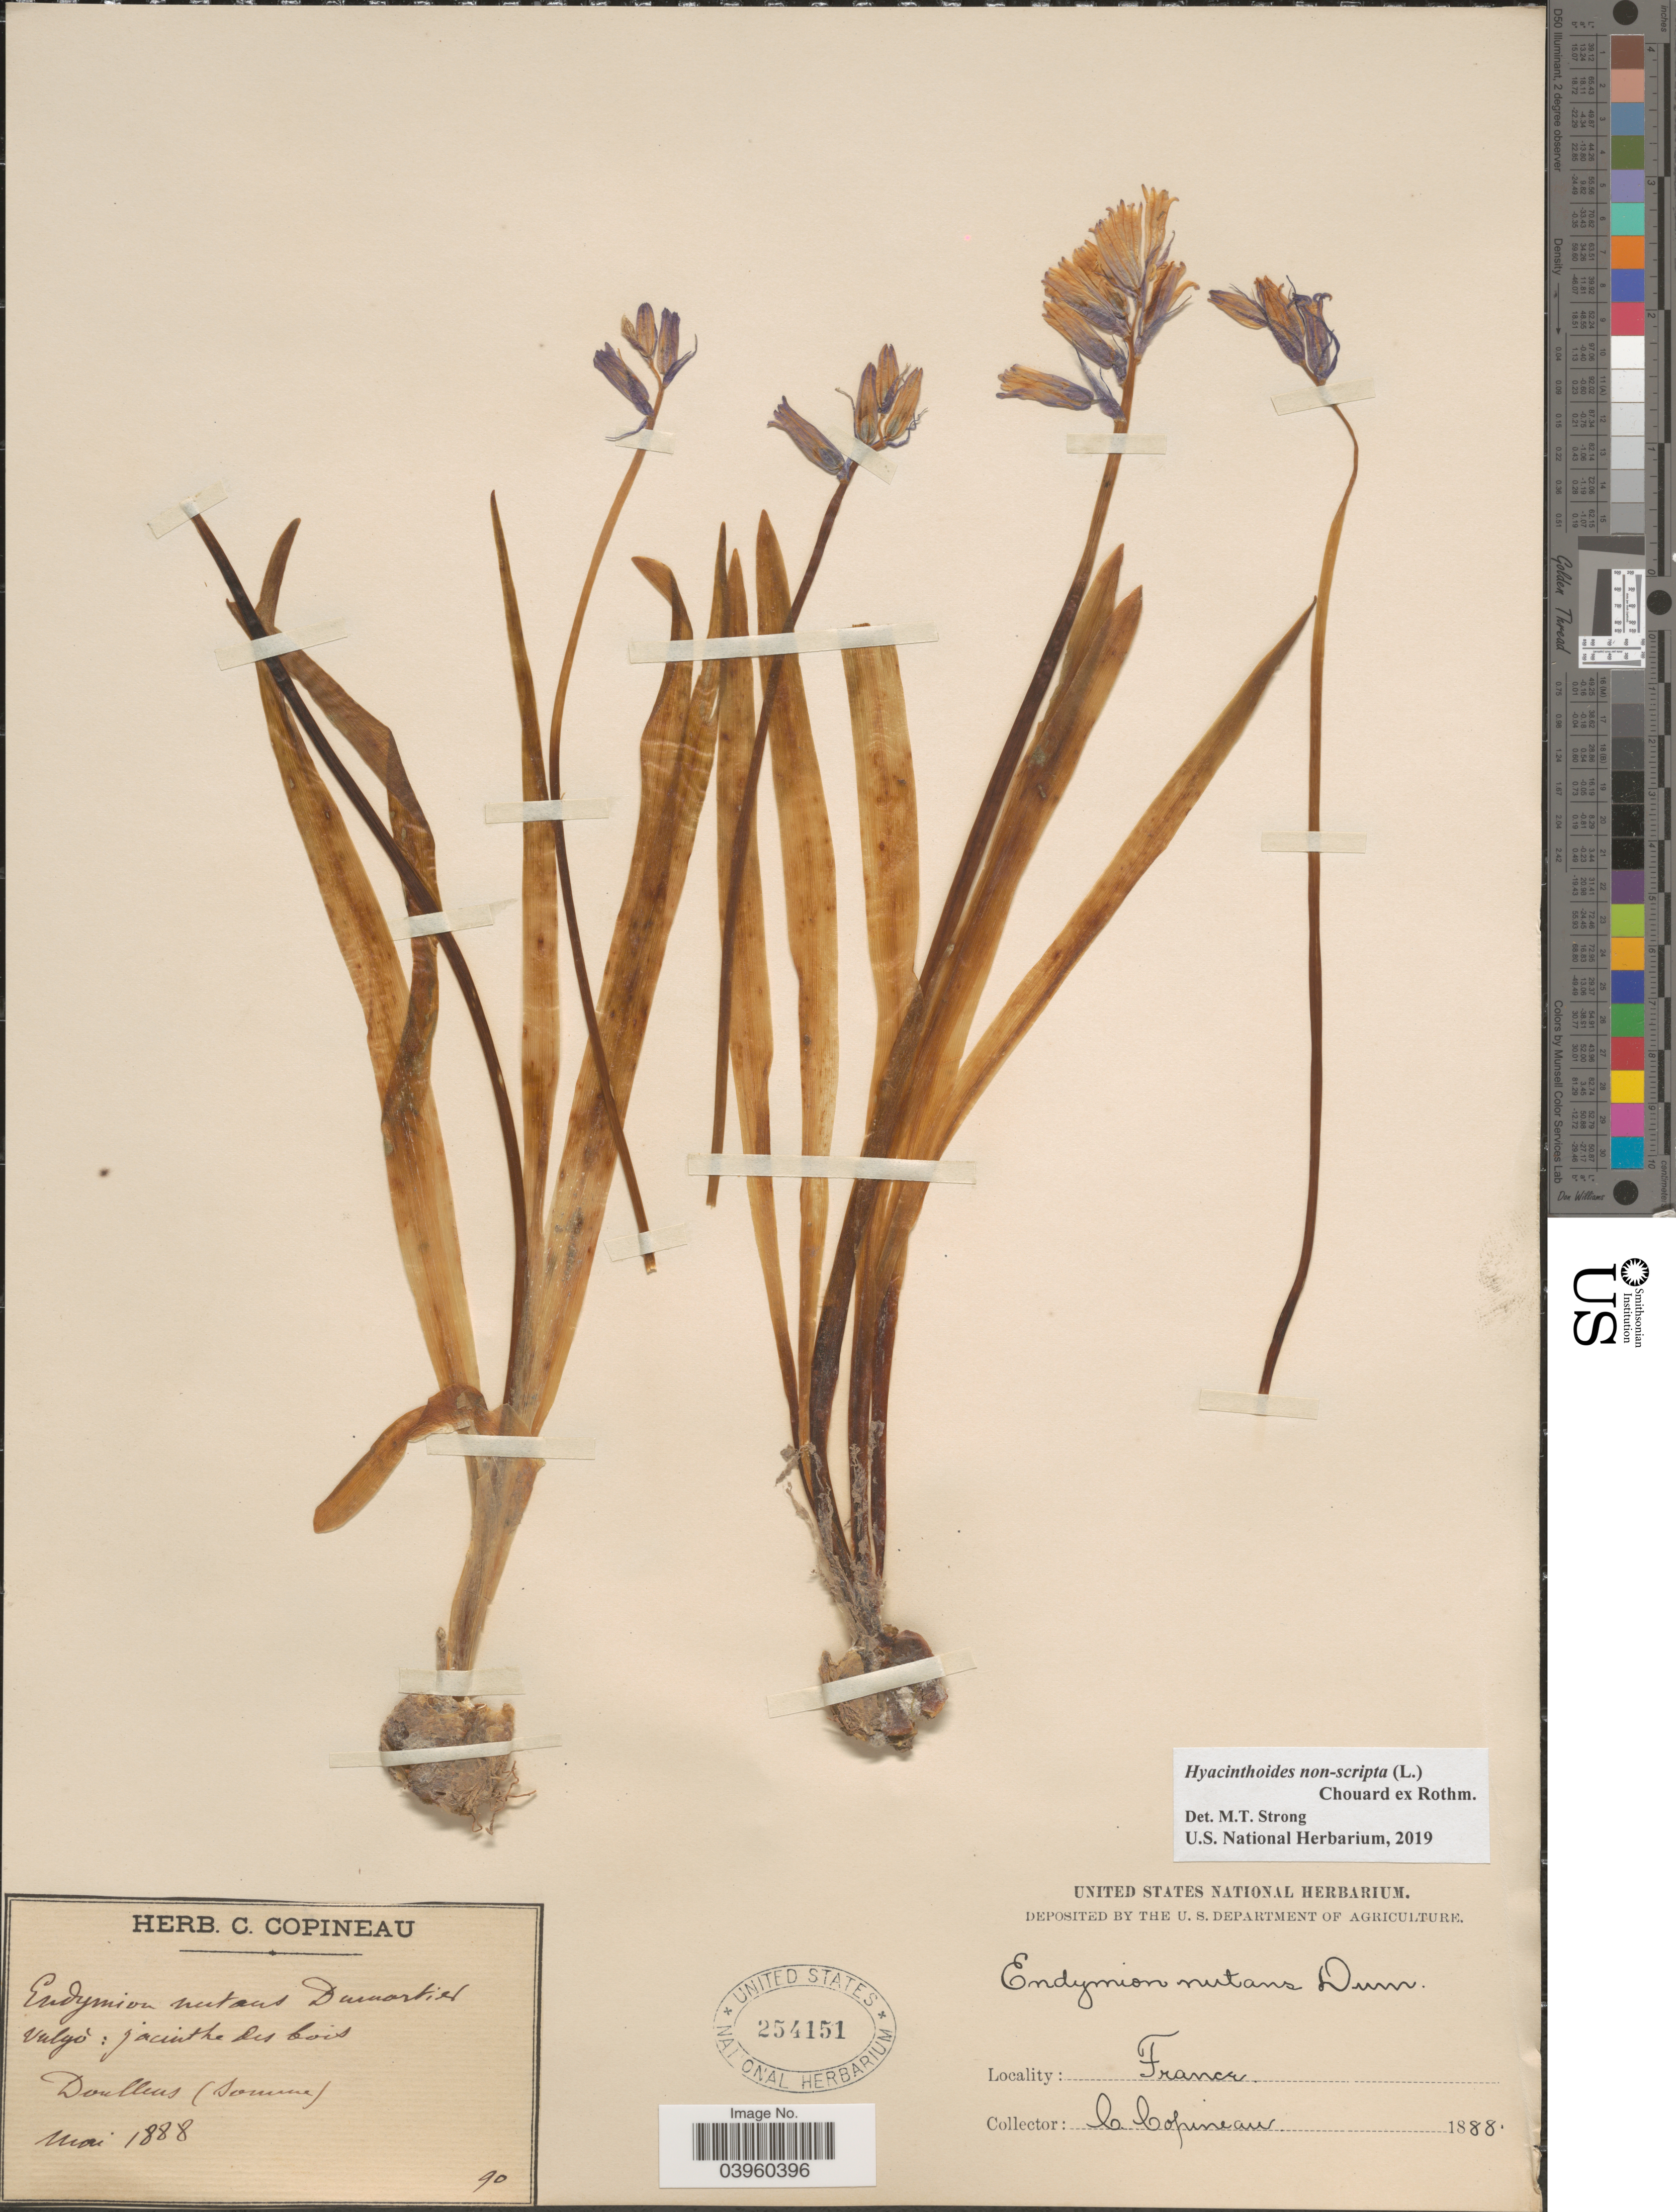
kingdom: Plantae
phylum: Tracheophyta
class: Liliopsida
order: Asparagales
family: Asparagaceae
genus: Hyacinthoides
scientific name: Hyacinthoides non-scripta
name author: (L.) Chouard ex Rothm.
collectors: C. Copineau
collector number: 90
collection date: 1888-05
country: France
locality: Doullens (Somme).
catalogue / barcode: US 254151